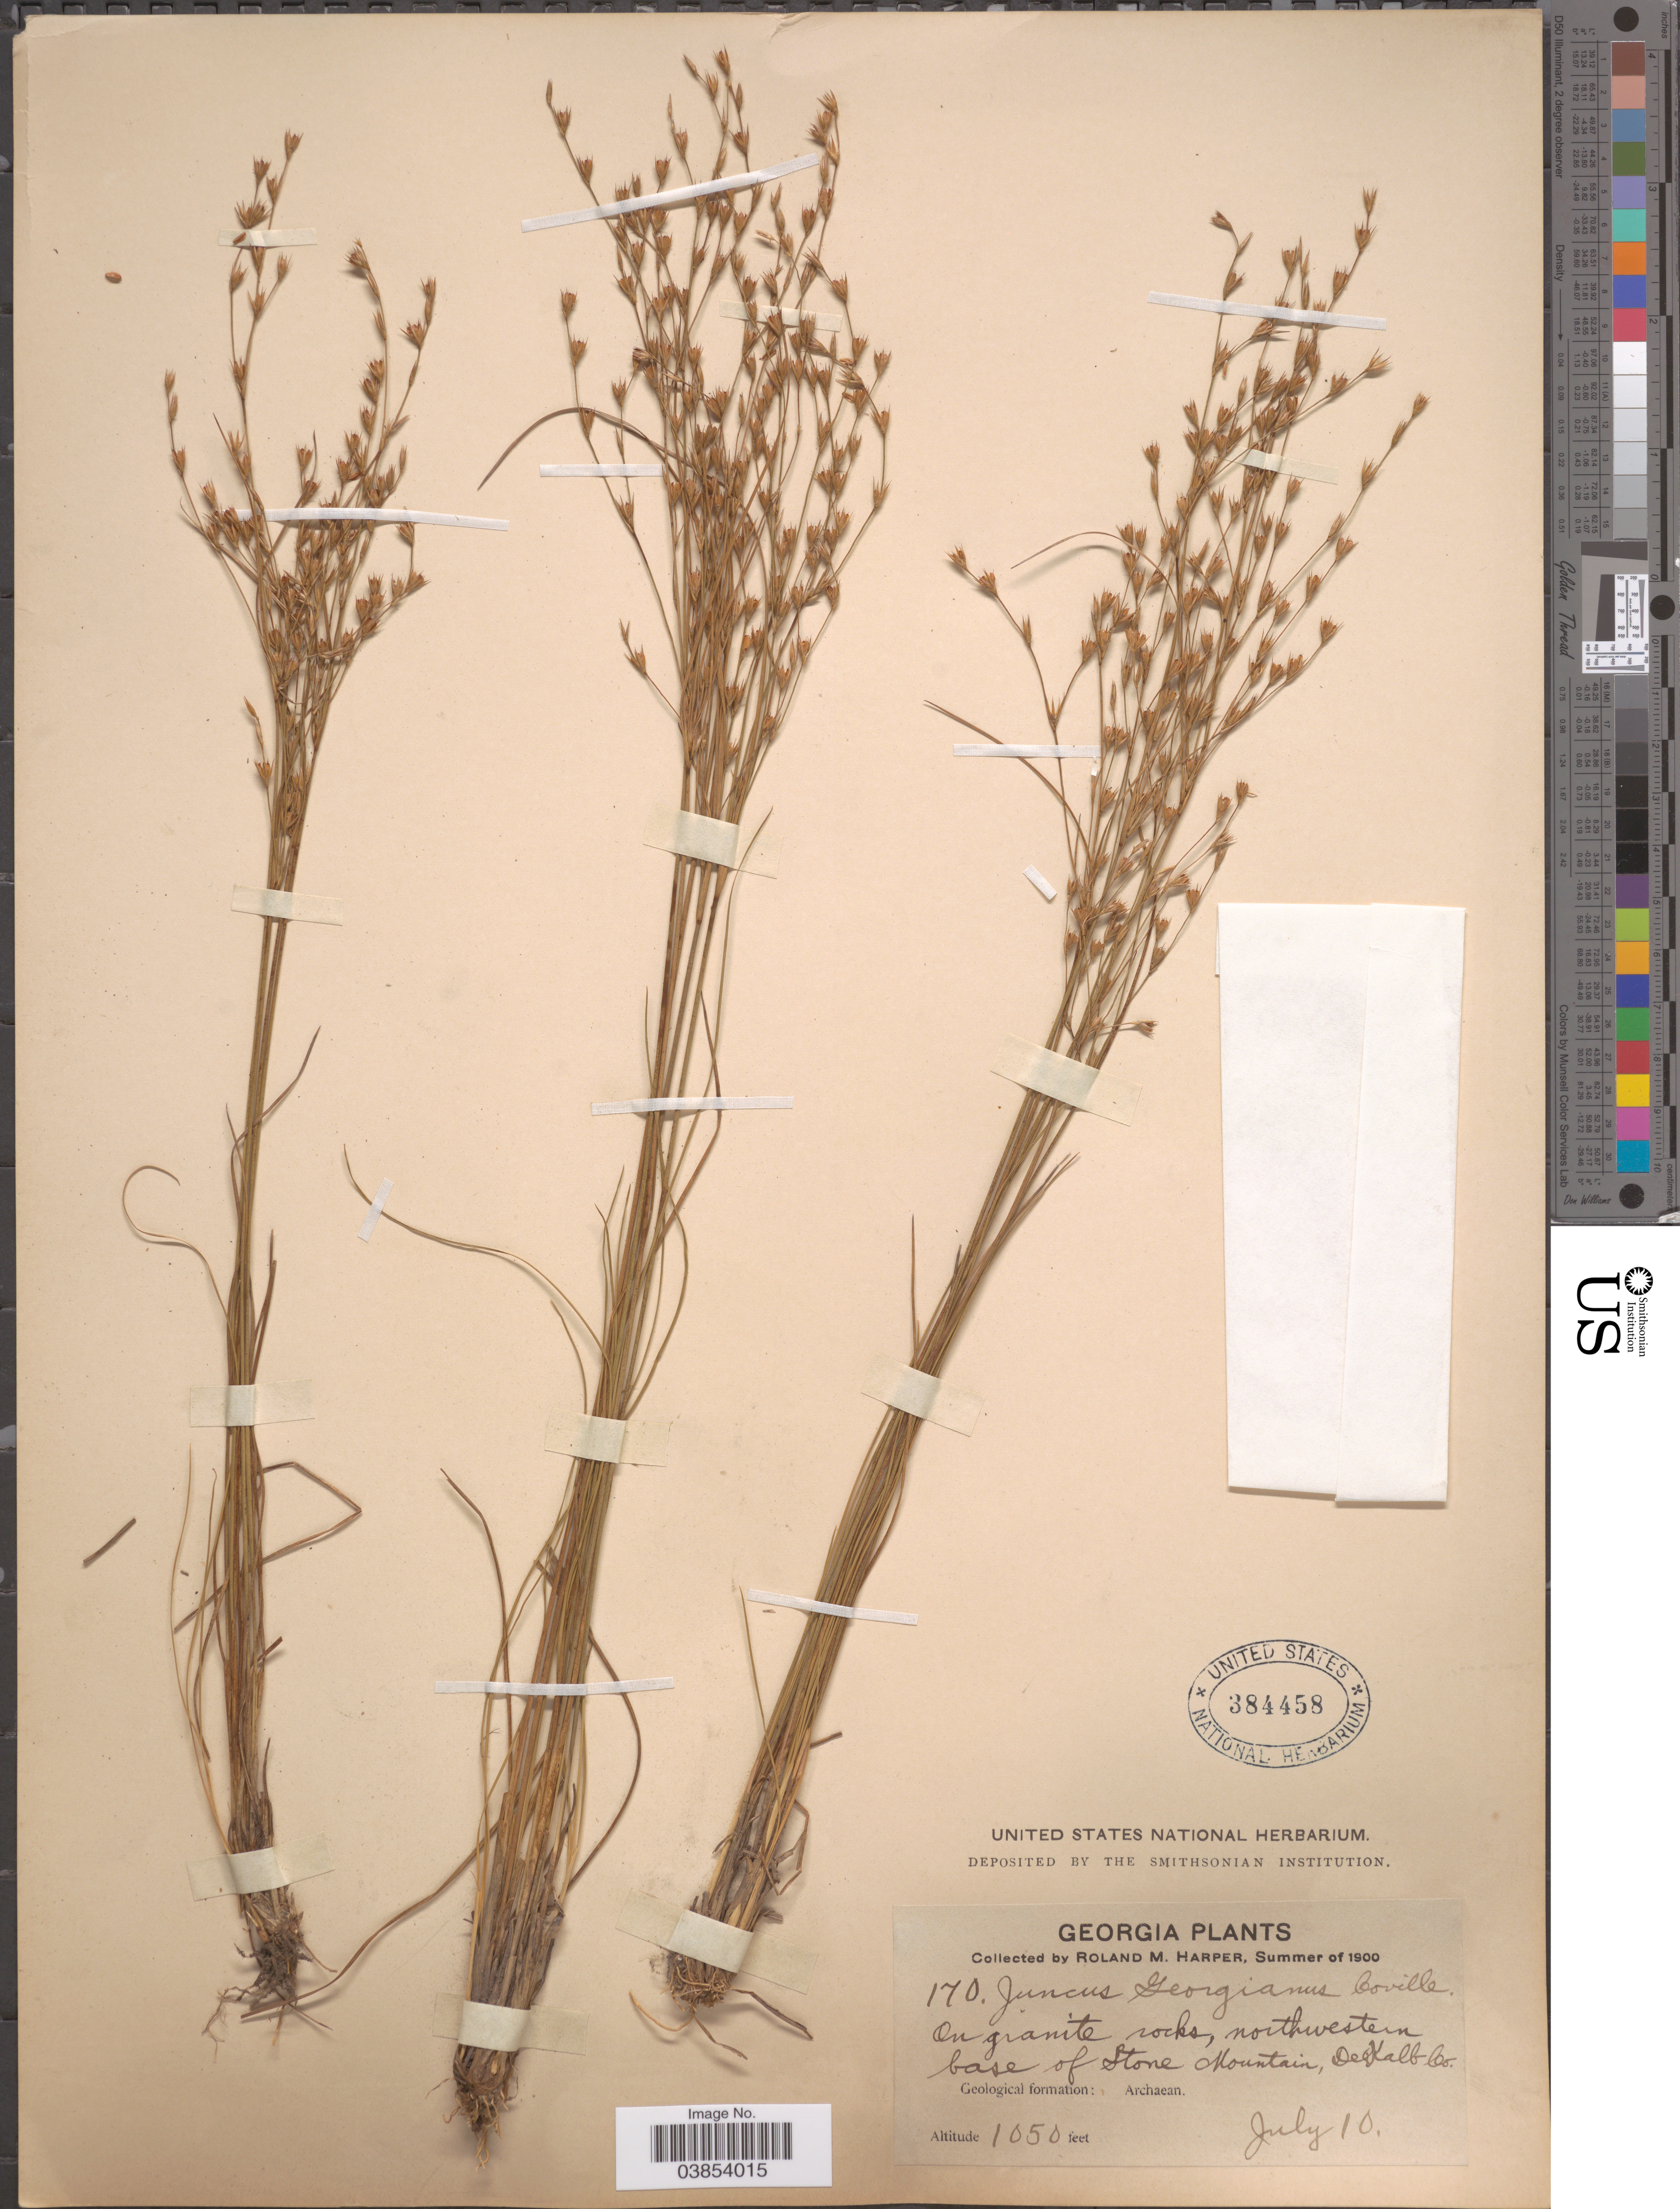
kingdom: Plantae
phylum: Tracheophyta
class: Liliopsida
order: Poales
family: Juncaceae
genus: Juncus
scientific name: Juncus georgianus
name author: Coville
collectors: R. M. Harper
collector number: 170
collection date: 1900-07-10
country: United States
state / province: Georgia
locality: Northwestern base of Stone Mountain, DeKalb Co. Archaean.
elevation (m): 320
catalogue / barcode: US 384458